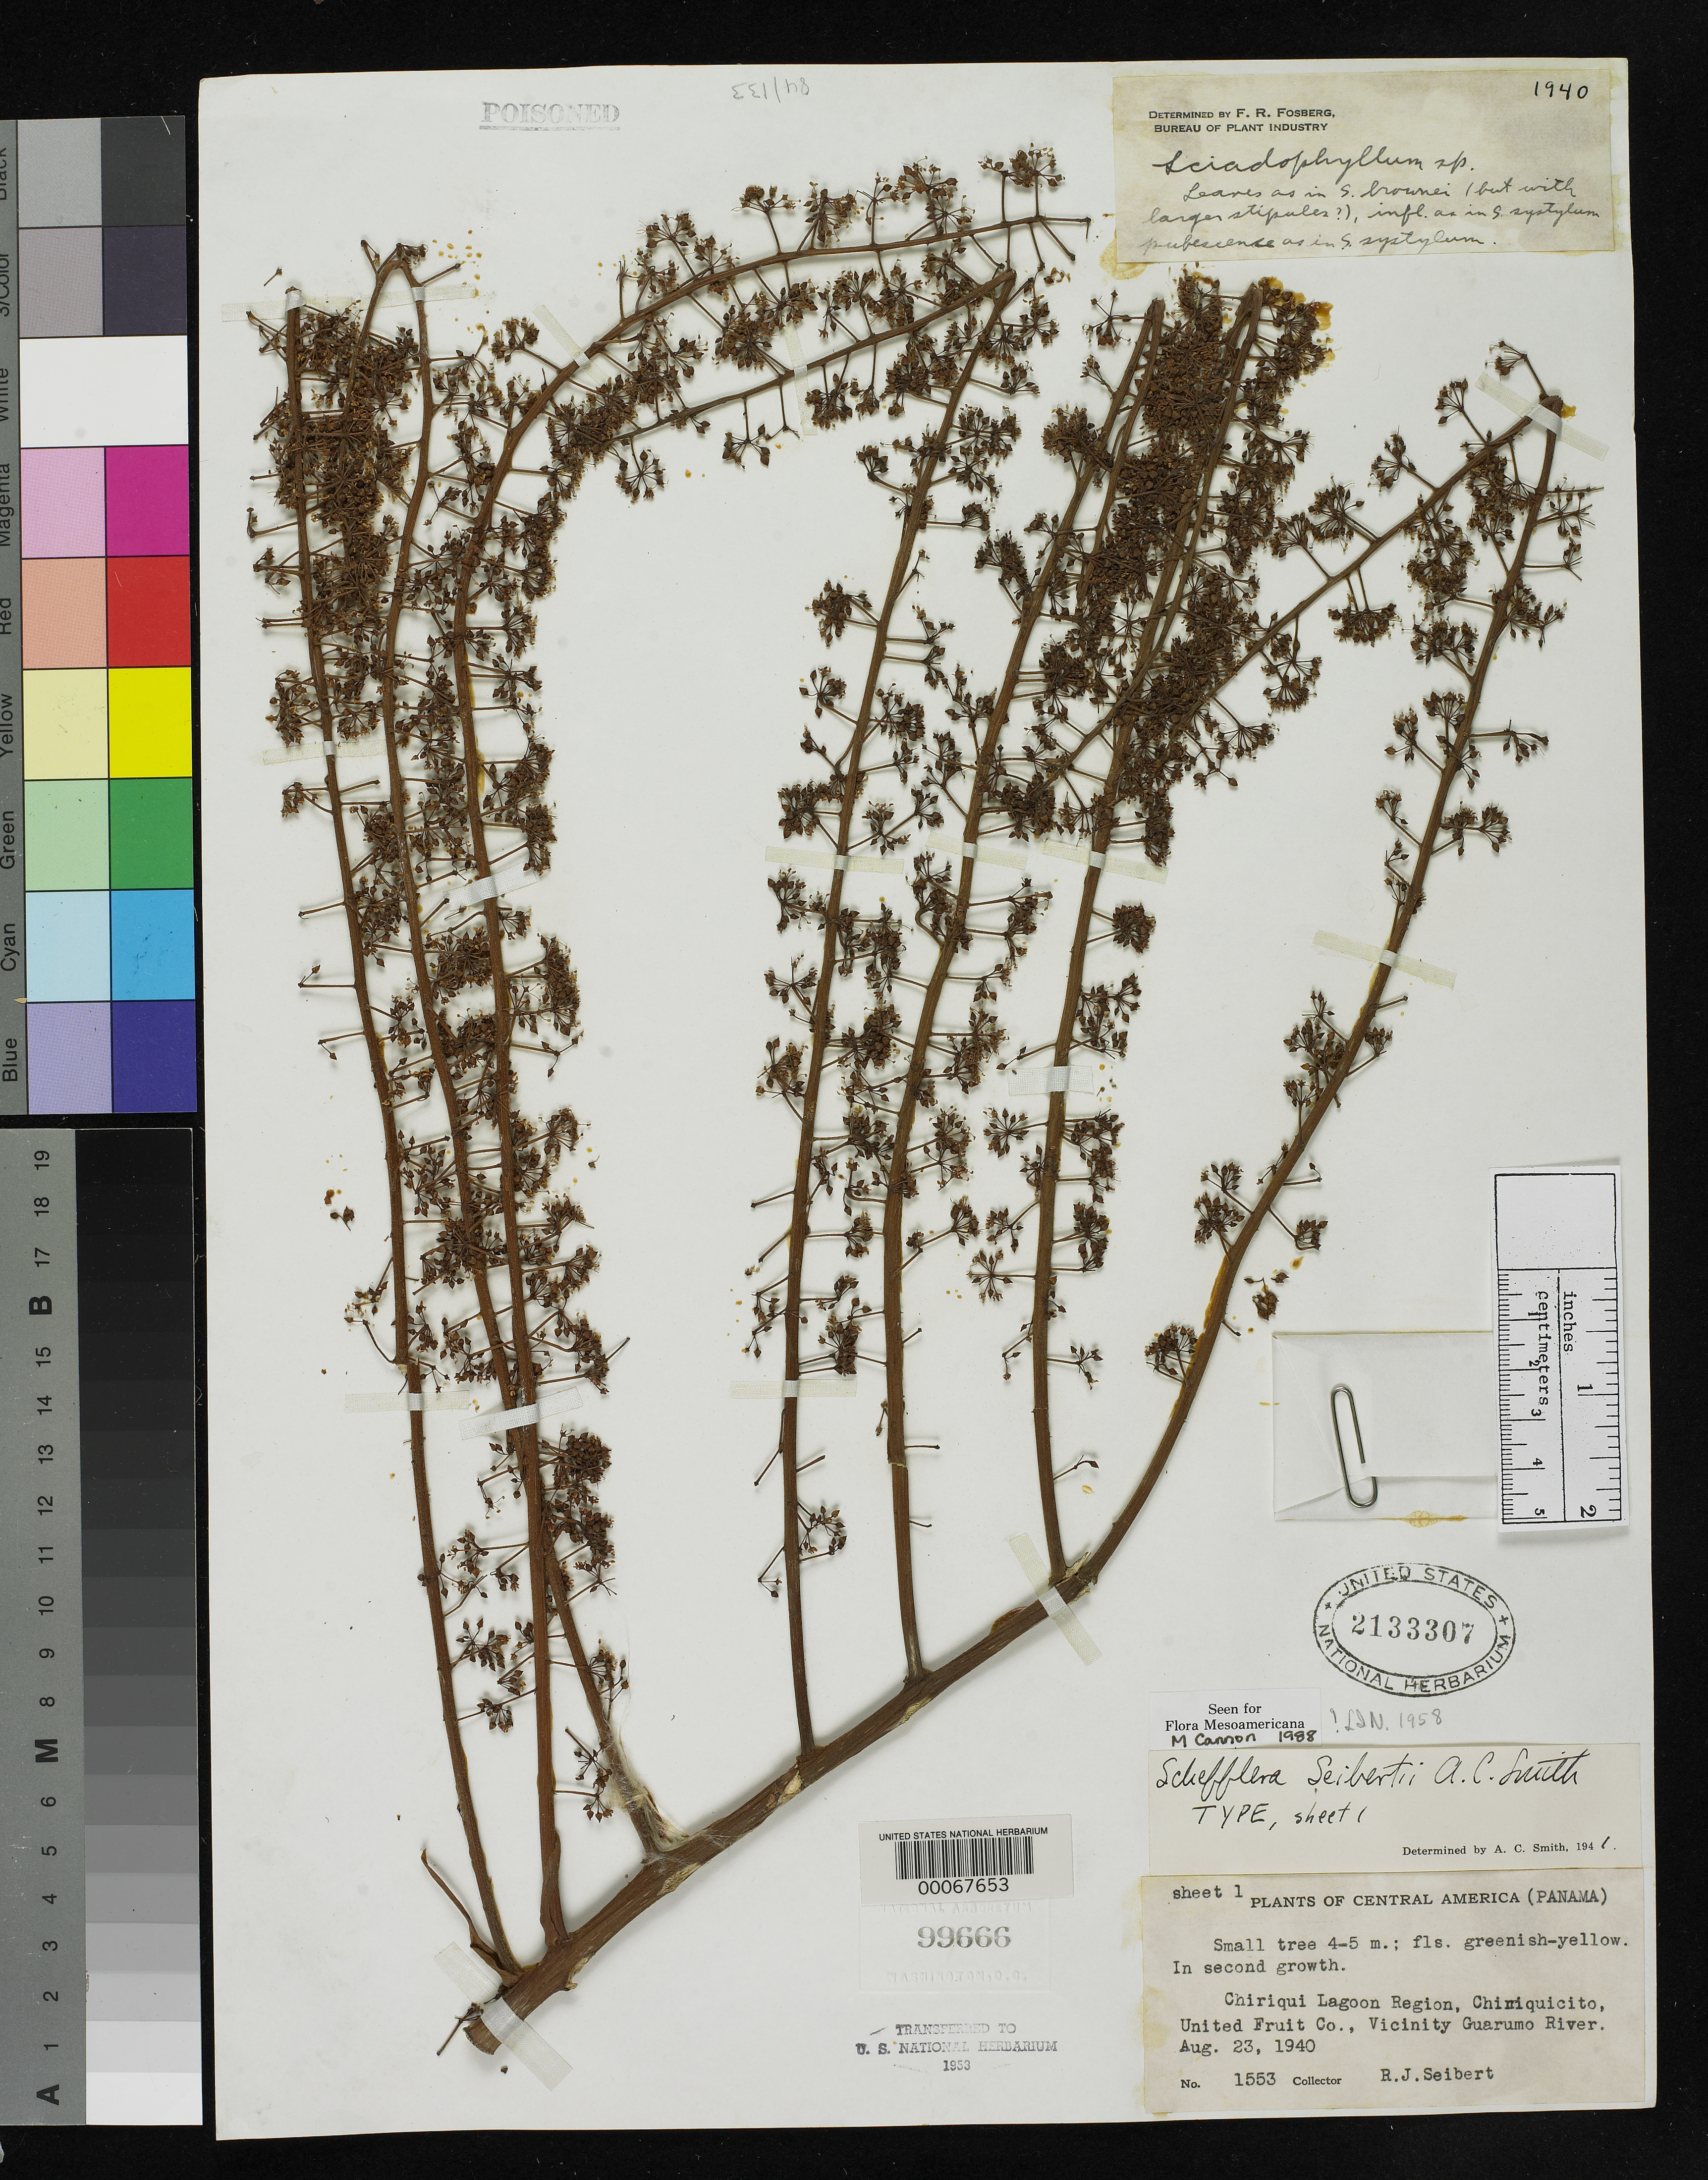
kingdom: Plantae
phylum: Tracheophyta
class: Magnoliopsida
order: Apiales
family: Araliaceae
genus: Schefflera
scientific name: Schefflera seibertii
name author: A.C. Sm.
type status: Holotype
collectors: R. J. Seibert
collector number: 1553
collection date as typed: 23 Aug 1940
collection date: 1940-08-23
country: Panama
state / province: Chiriquí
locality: Chiriquicito, vicinity of Guarumo River.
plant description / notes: Specimen ex herb. National Arboretum, transferred to U.S. National Herbarium, 1953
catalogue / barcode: US 2133307